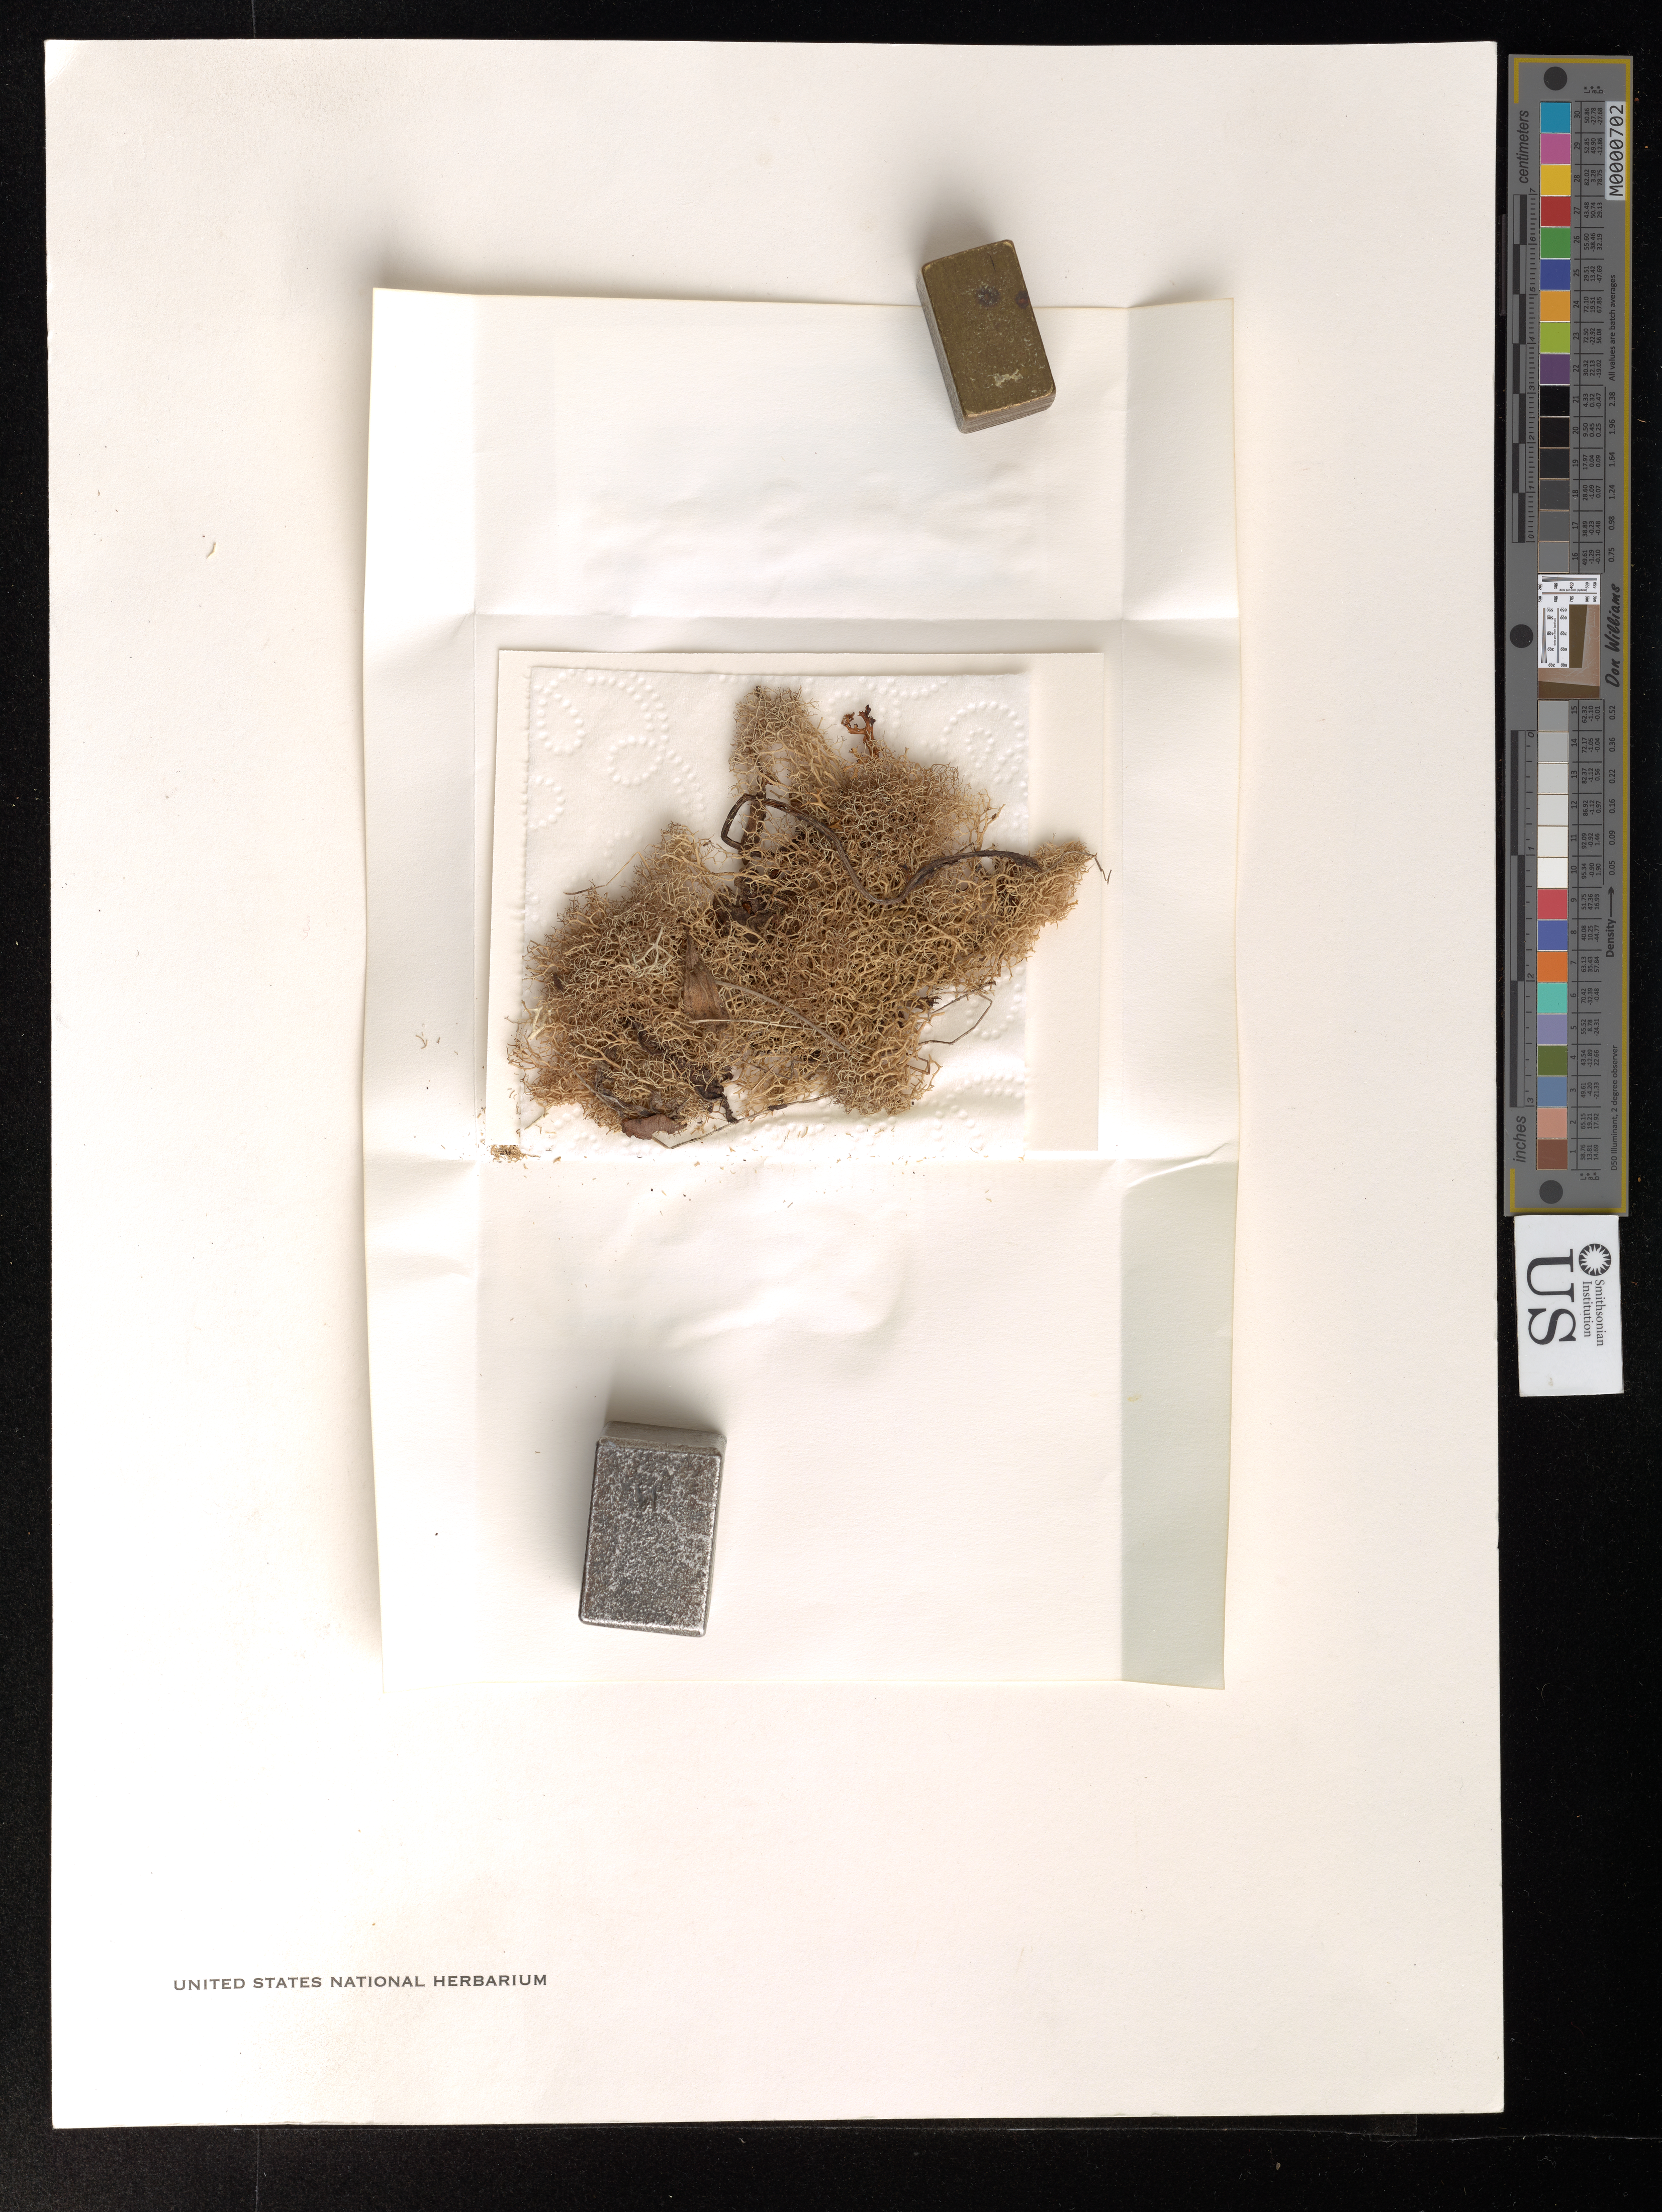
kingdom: Fungi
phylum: Ascomycota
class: Lecanoromycetes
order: Lecanorales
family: Cladoniaceae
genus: Cladonia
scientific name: Cladonia signata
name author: (Eschw.) Vain.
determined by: Ahti, Teuvo T.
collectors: T. T. Ahti & P. G. Windisch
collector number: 45917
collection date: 1987-01-24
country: Brazil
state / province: Minas Gerais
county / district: Bocaina de Minas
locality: Serra da Mantiqueira, c. 2.5 km ENE of Alto da Serra, on road BR-485 to Planalto, N side of Casa da Pedra.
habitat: Cloud forest, rocky slope with scrub (campo rupestre) by road.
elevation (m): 2000